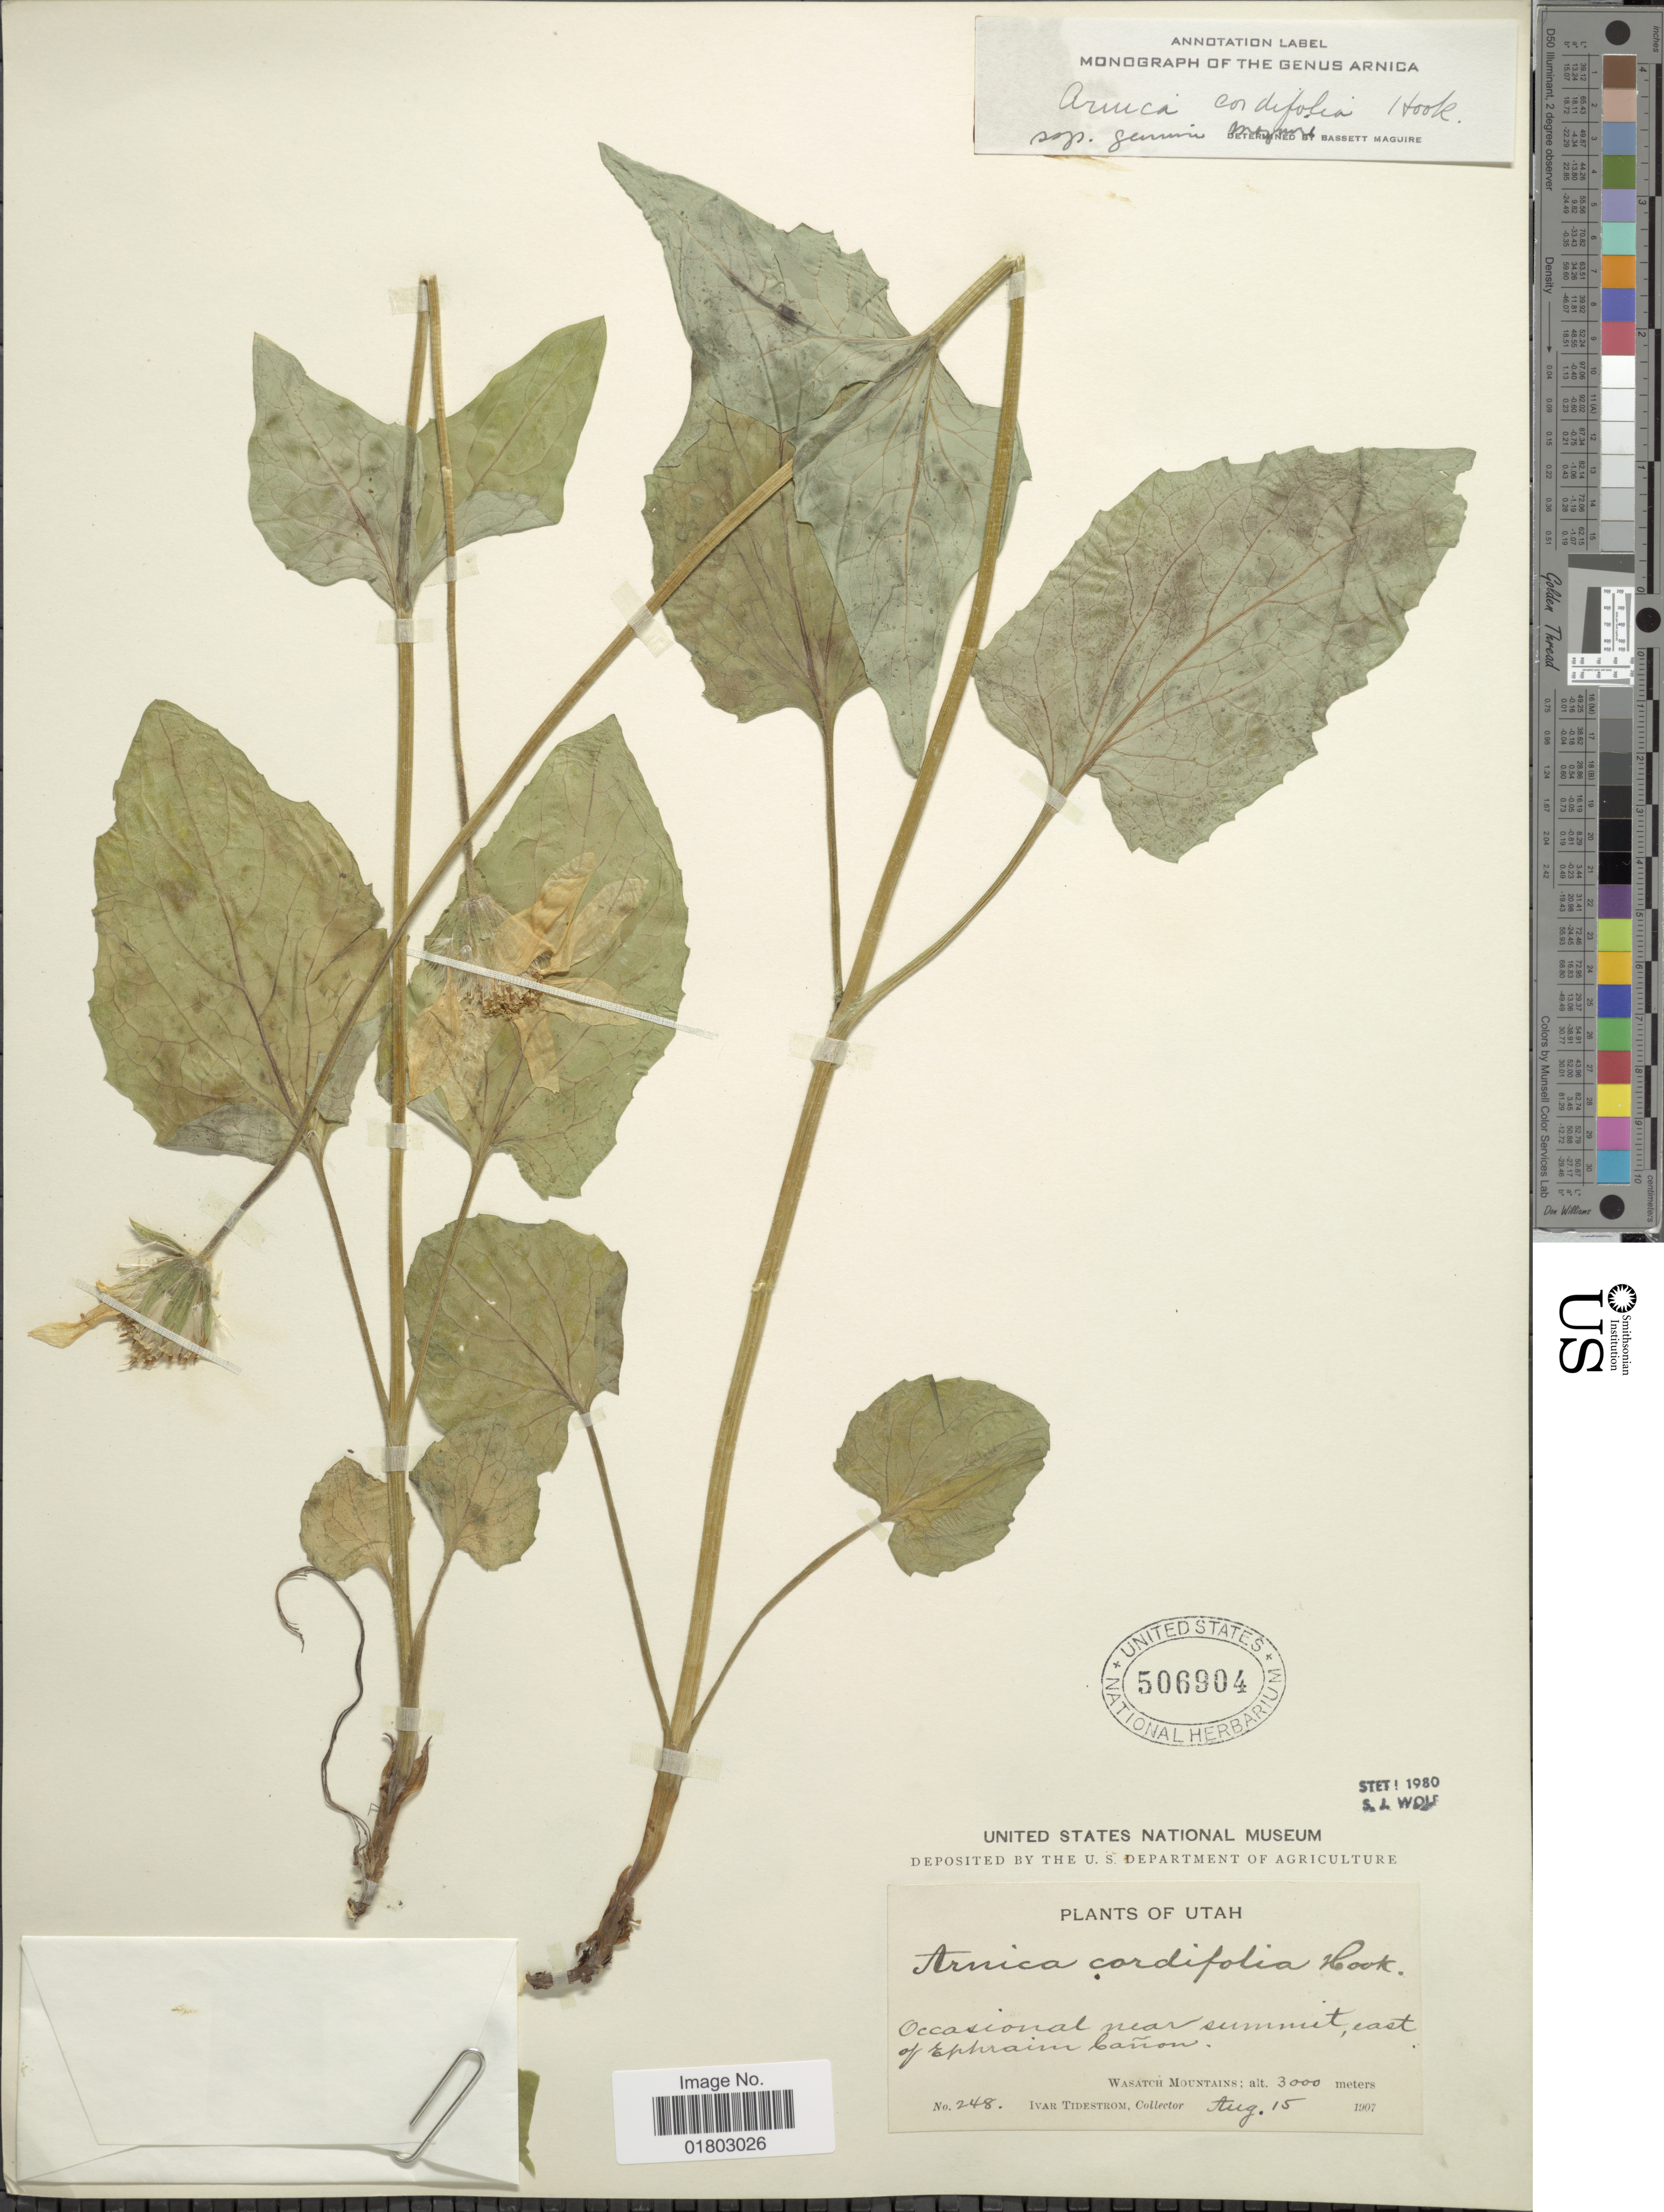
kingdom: Plantae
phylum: Tracheophyta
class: Magnoliopsida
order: Asterales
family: Asteraceae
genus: Arnica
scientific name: Arnica cordifolia subsp. genuina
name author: Maguire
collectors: I. F. Tidestrom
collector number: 248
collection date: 1907-08-15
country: United States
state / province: Utah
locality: Occasional near summit, east Ephraim Cañon, Wasatch Mountains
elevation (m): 3000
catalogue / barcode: US 506904